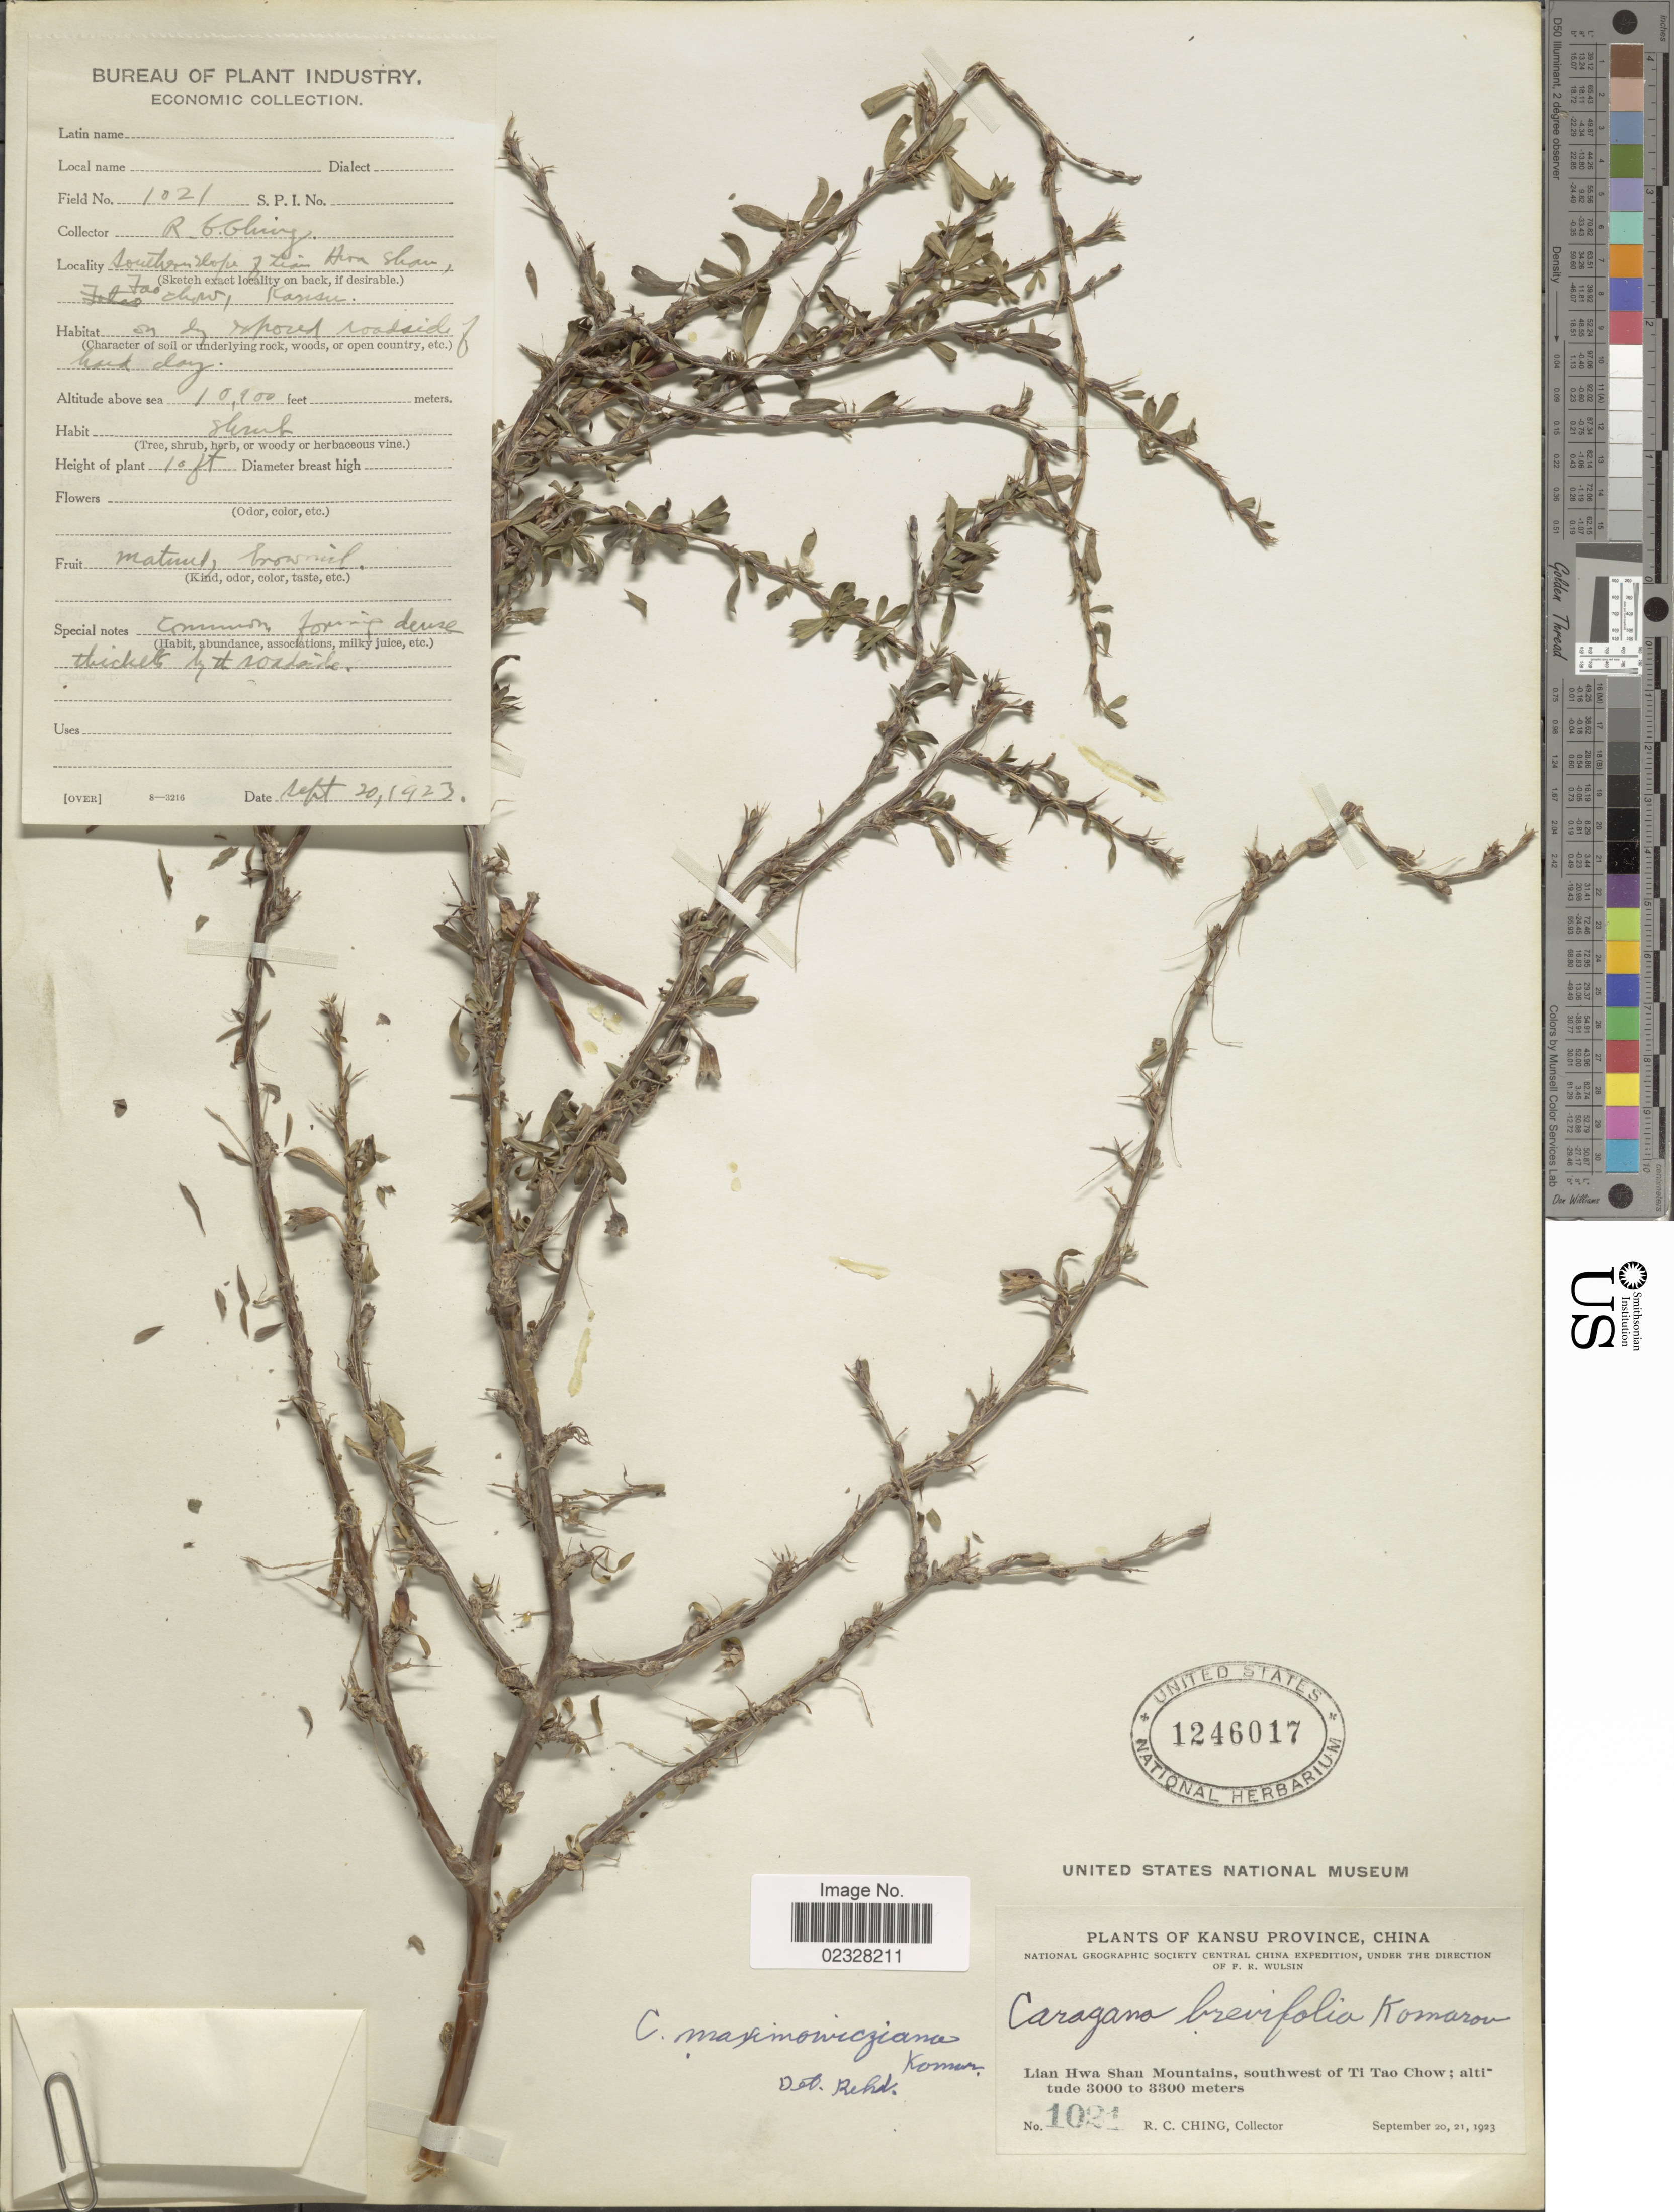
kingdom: Plantae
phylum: Tracheophyta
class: Magnoliopsida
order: Fabales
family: Fabaceae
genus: Caragana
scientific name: Caragana maximowicziana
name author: Kom.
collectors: R. C. Ching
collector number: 1021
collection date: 1923-09-20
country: China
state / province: Gansu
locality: Kansu Province. Lian Hwa Shan Mountains, southwest of Ti Tao Chow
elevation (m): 3109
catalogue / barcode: US 1246017